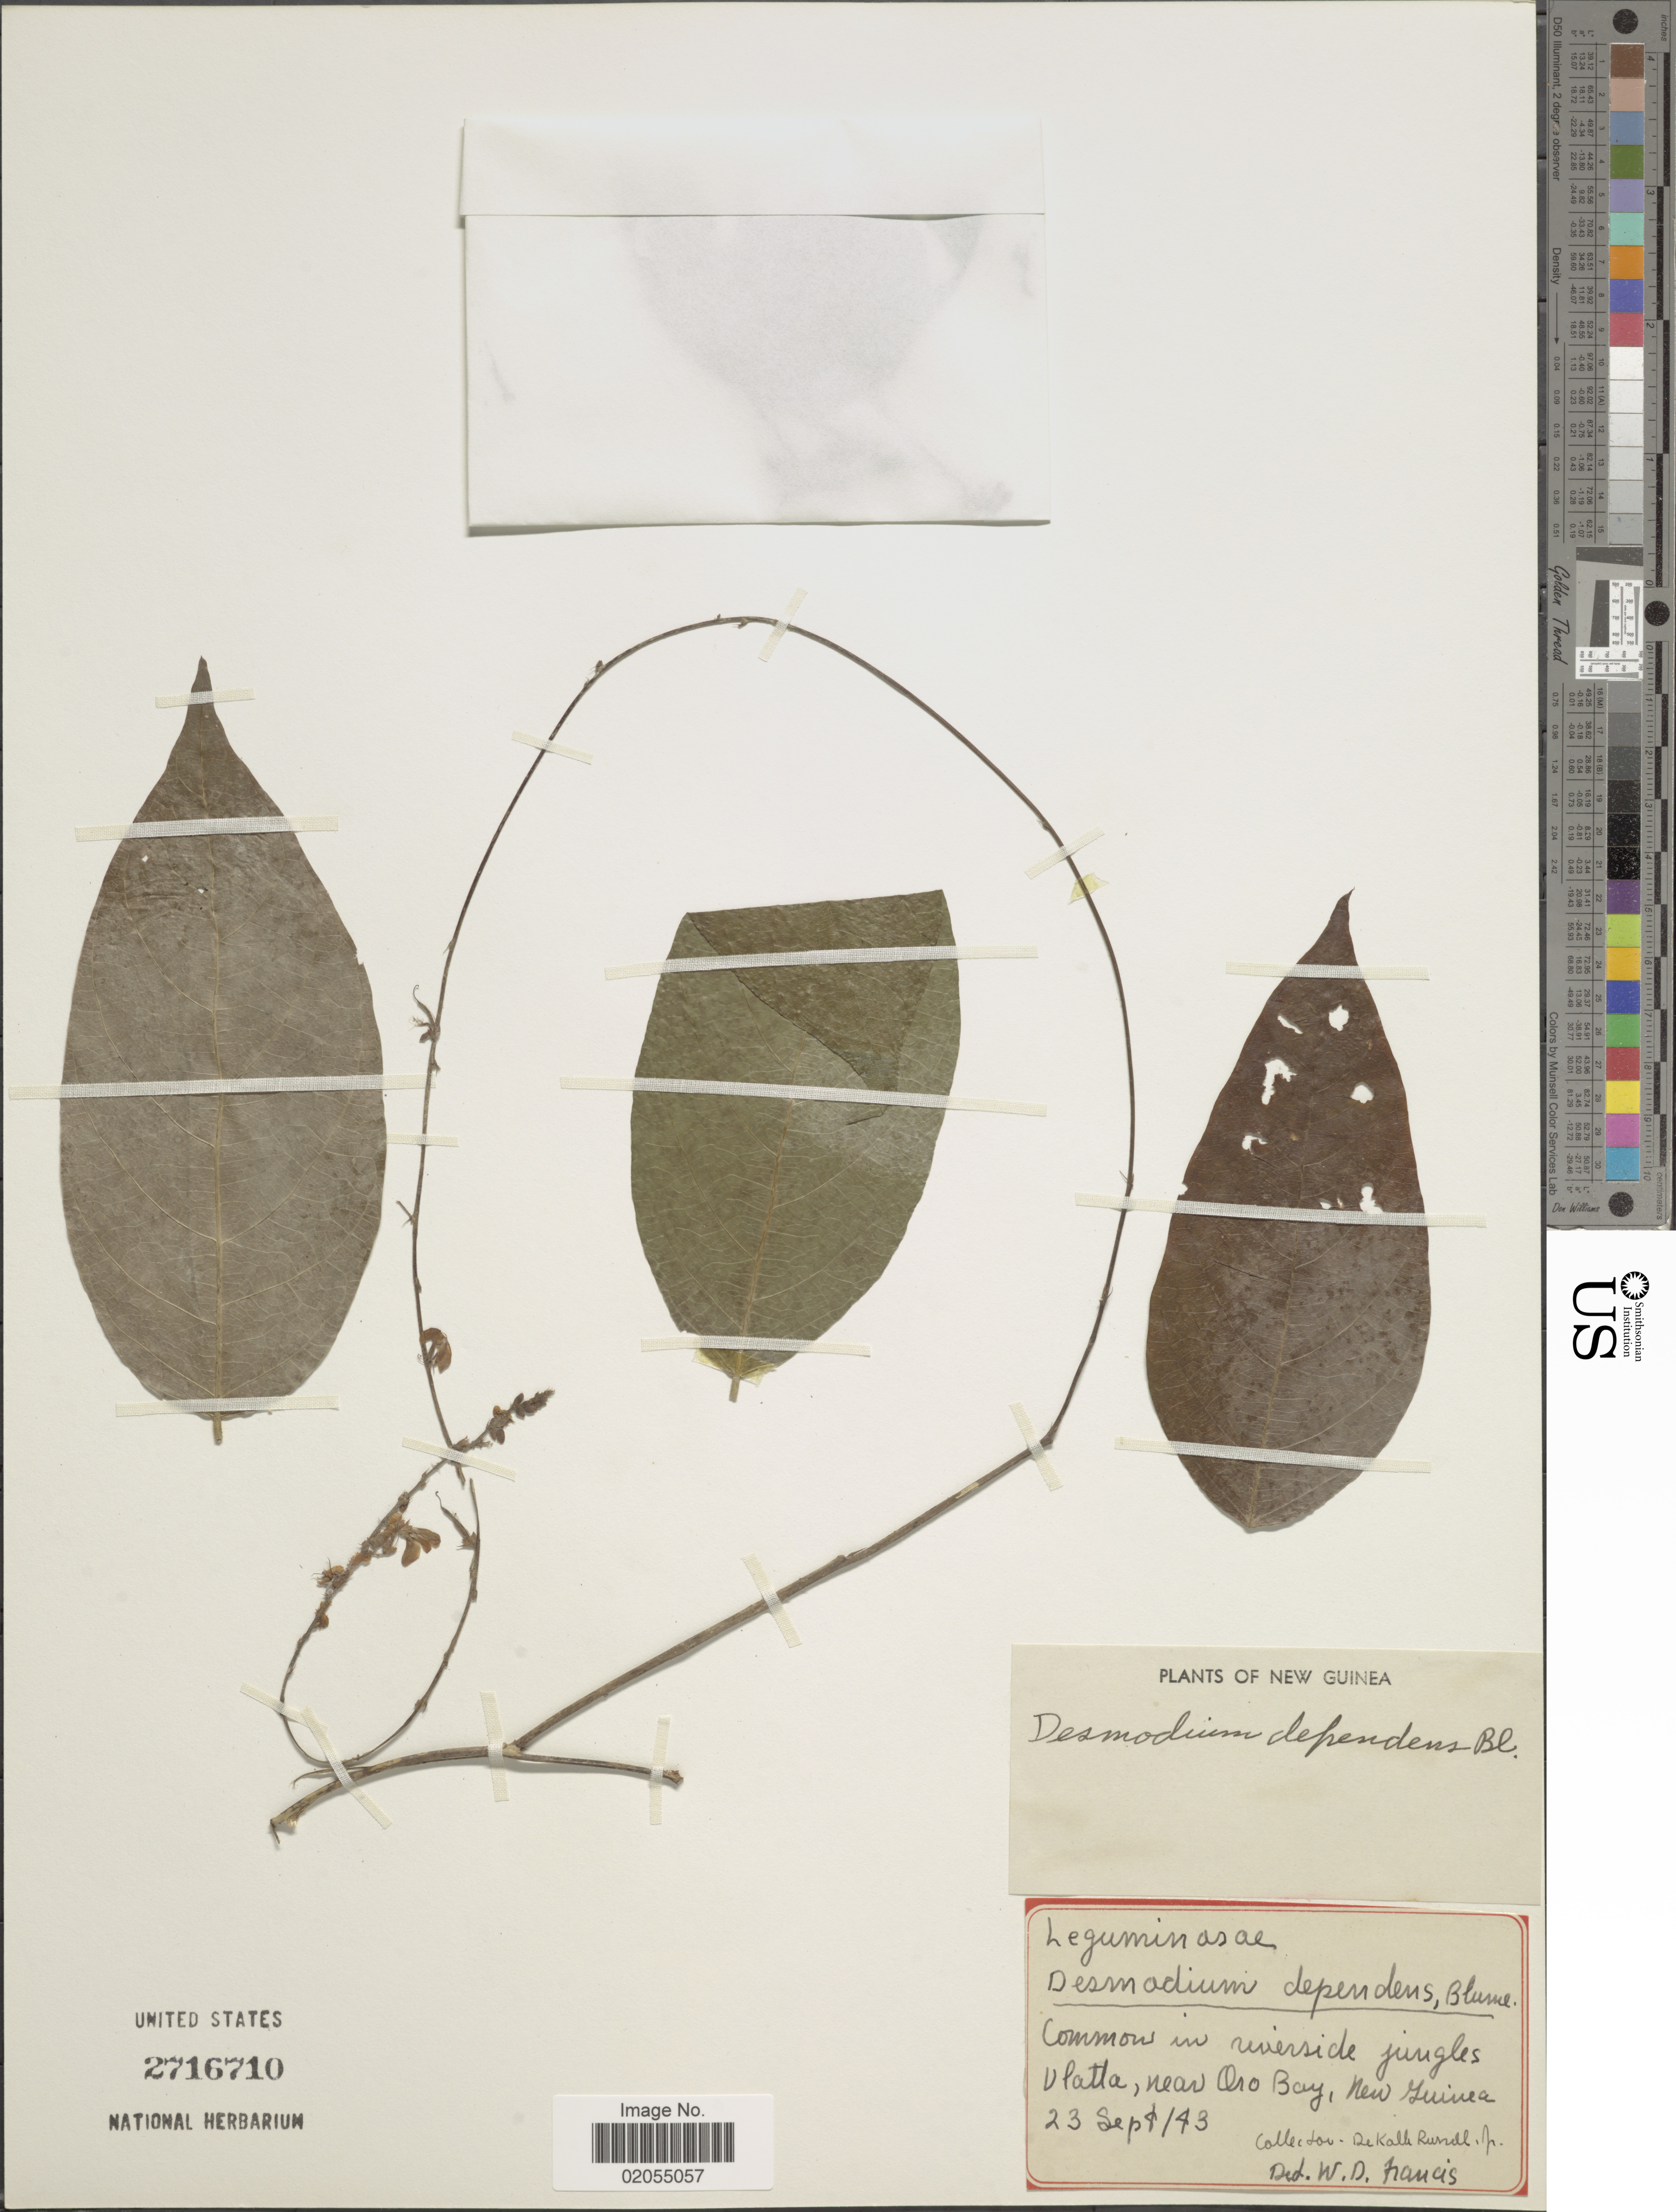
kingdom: Plantae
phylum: Tracheophyta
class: Magnoliopsida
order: Fabales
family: Fabaceae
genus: Hanslia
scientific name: Hanslia ormocarpoides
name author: (DC.) H. Ohashi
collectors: D. Russell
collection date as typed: Transcribed d/m/y: 23/9/43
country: Papua New Guinea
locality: Common in riverside jungles Vlatta, near Oro Bay, New Guinea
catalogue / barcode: US 2716710